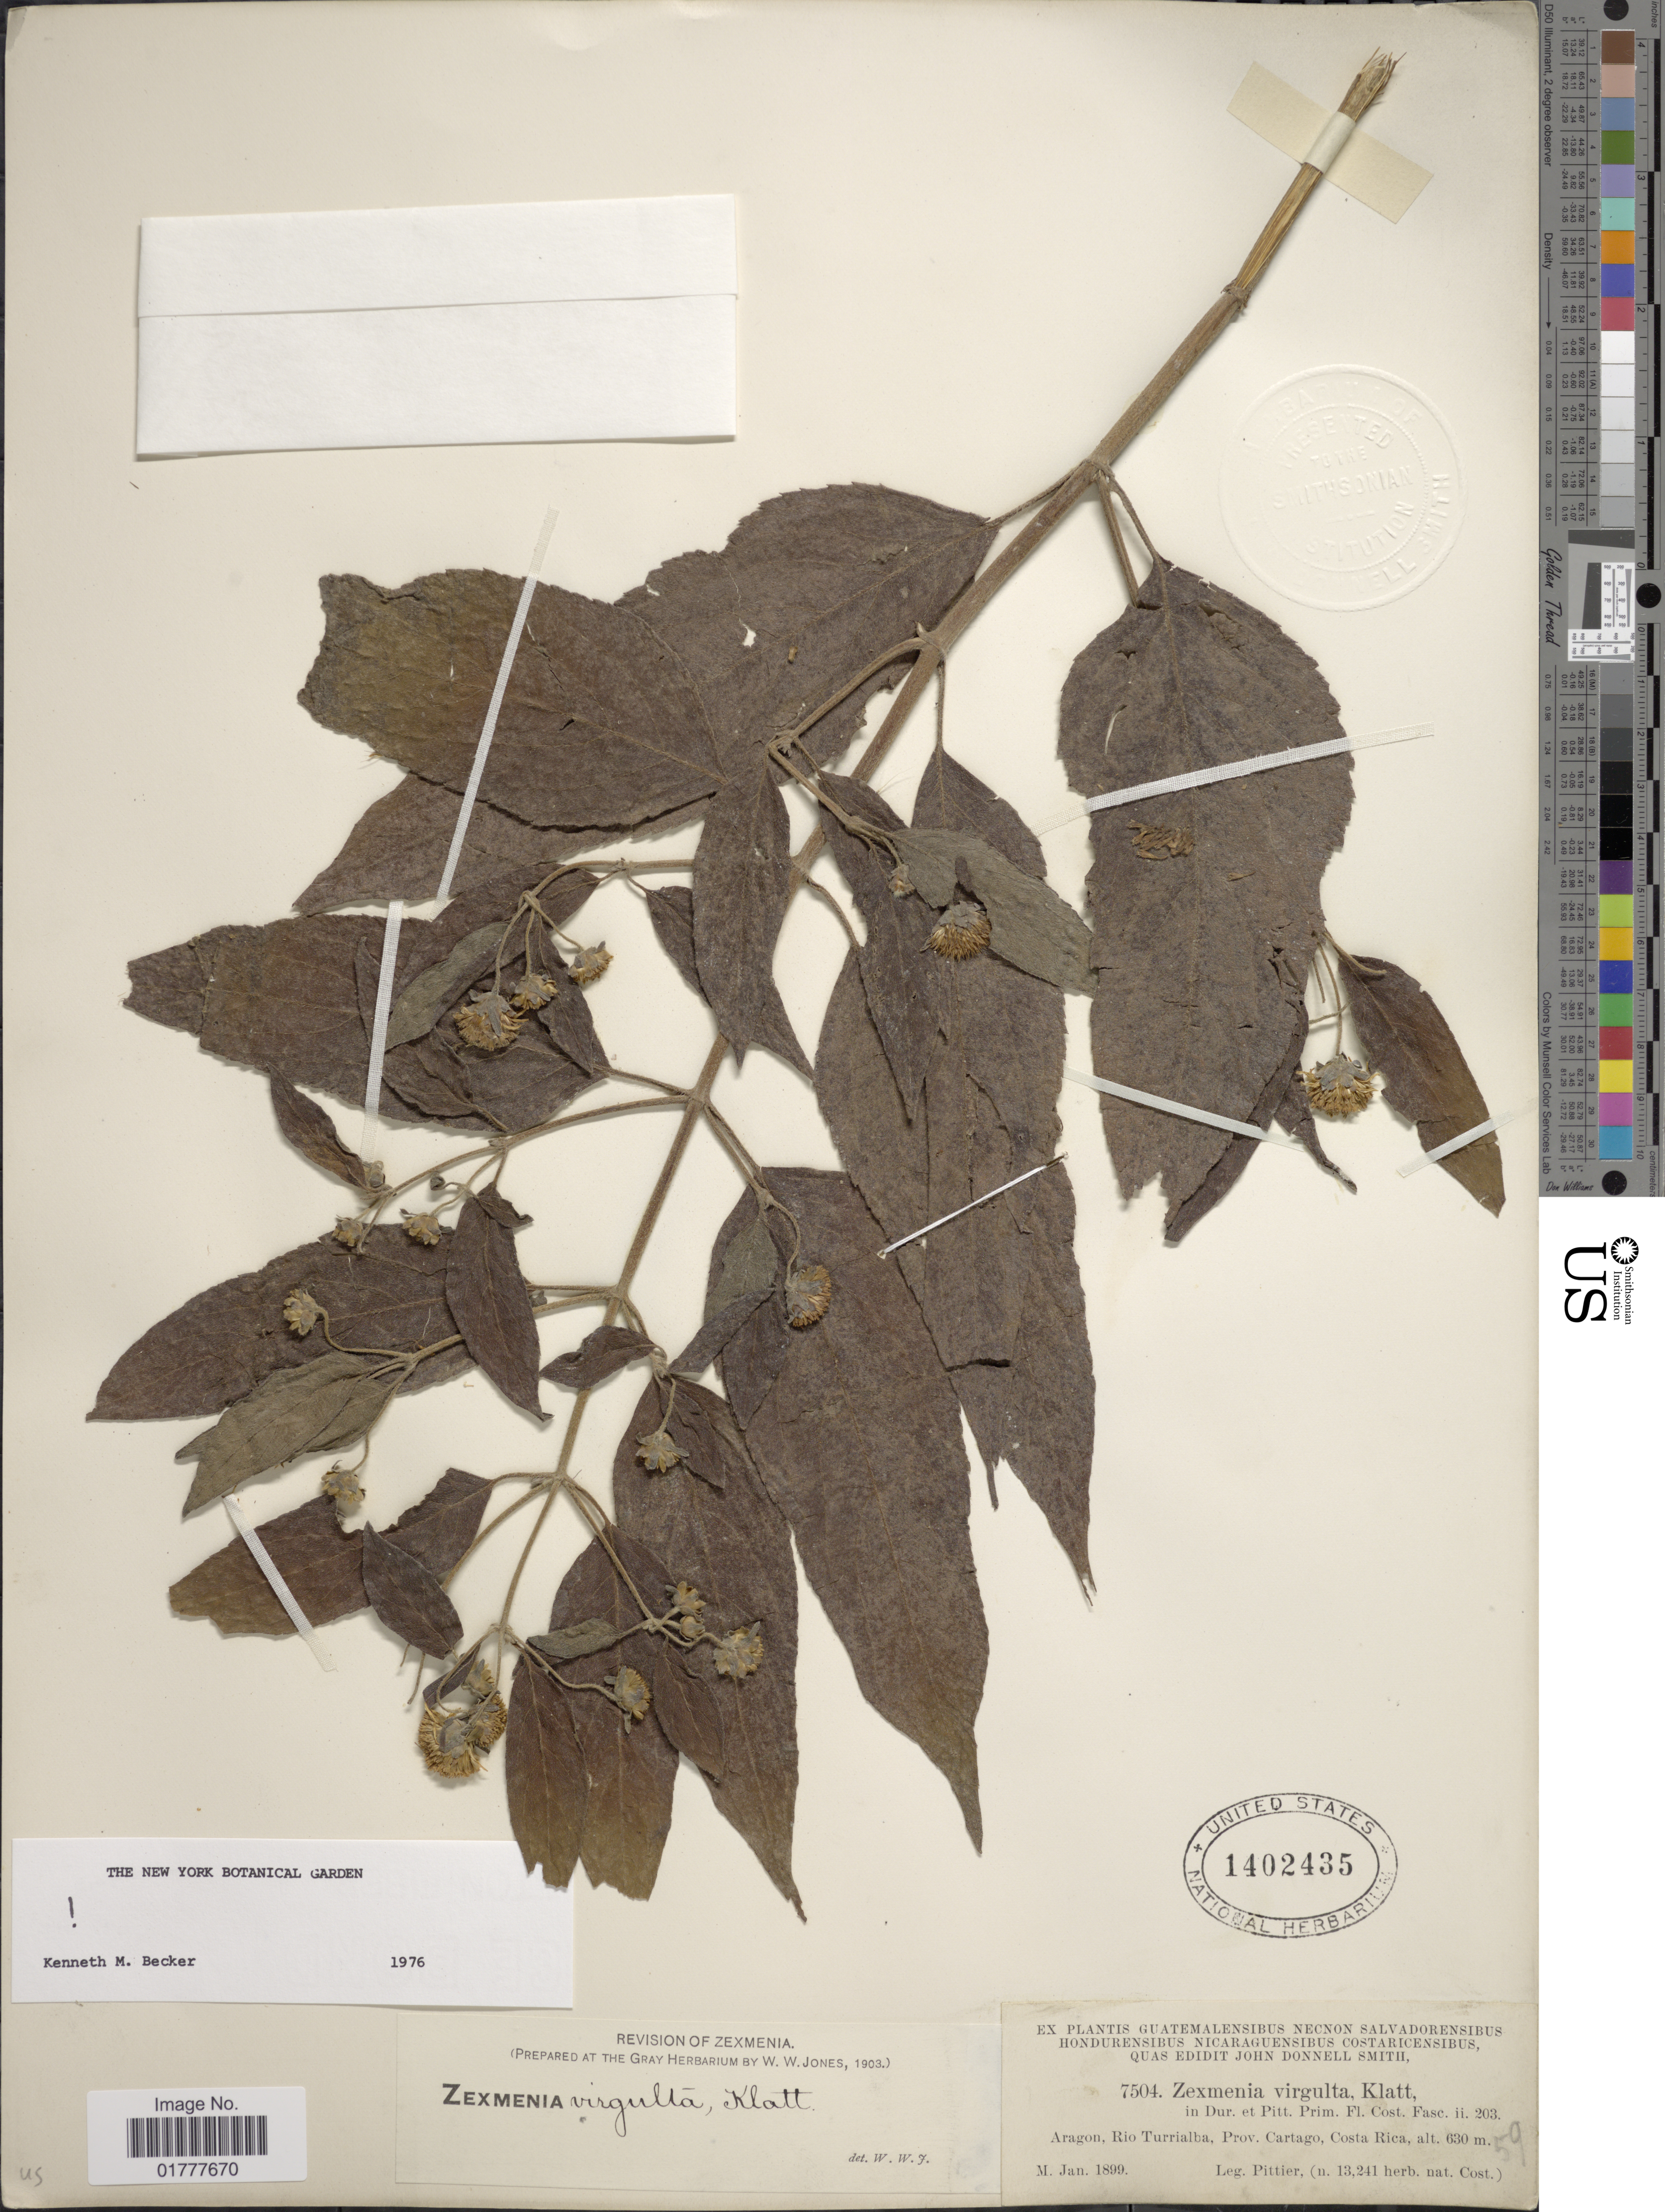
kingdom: Plantae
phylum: Tracheophyta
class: Magnoliopsida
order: Asterales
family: Asteraceae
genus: Zexmenia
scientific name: Zexmenia virgulta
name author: Klatt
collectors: Pittier, --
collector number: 7504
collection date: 1899-01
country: Costa Rica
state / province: Cartago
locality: Aragon, Rion Turrialba, Prov. Cartago, Costa Rica,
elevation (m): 630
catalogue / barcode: US 1402435